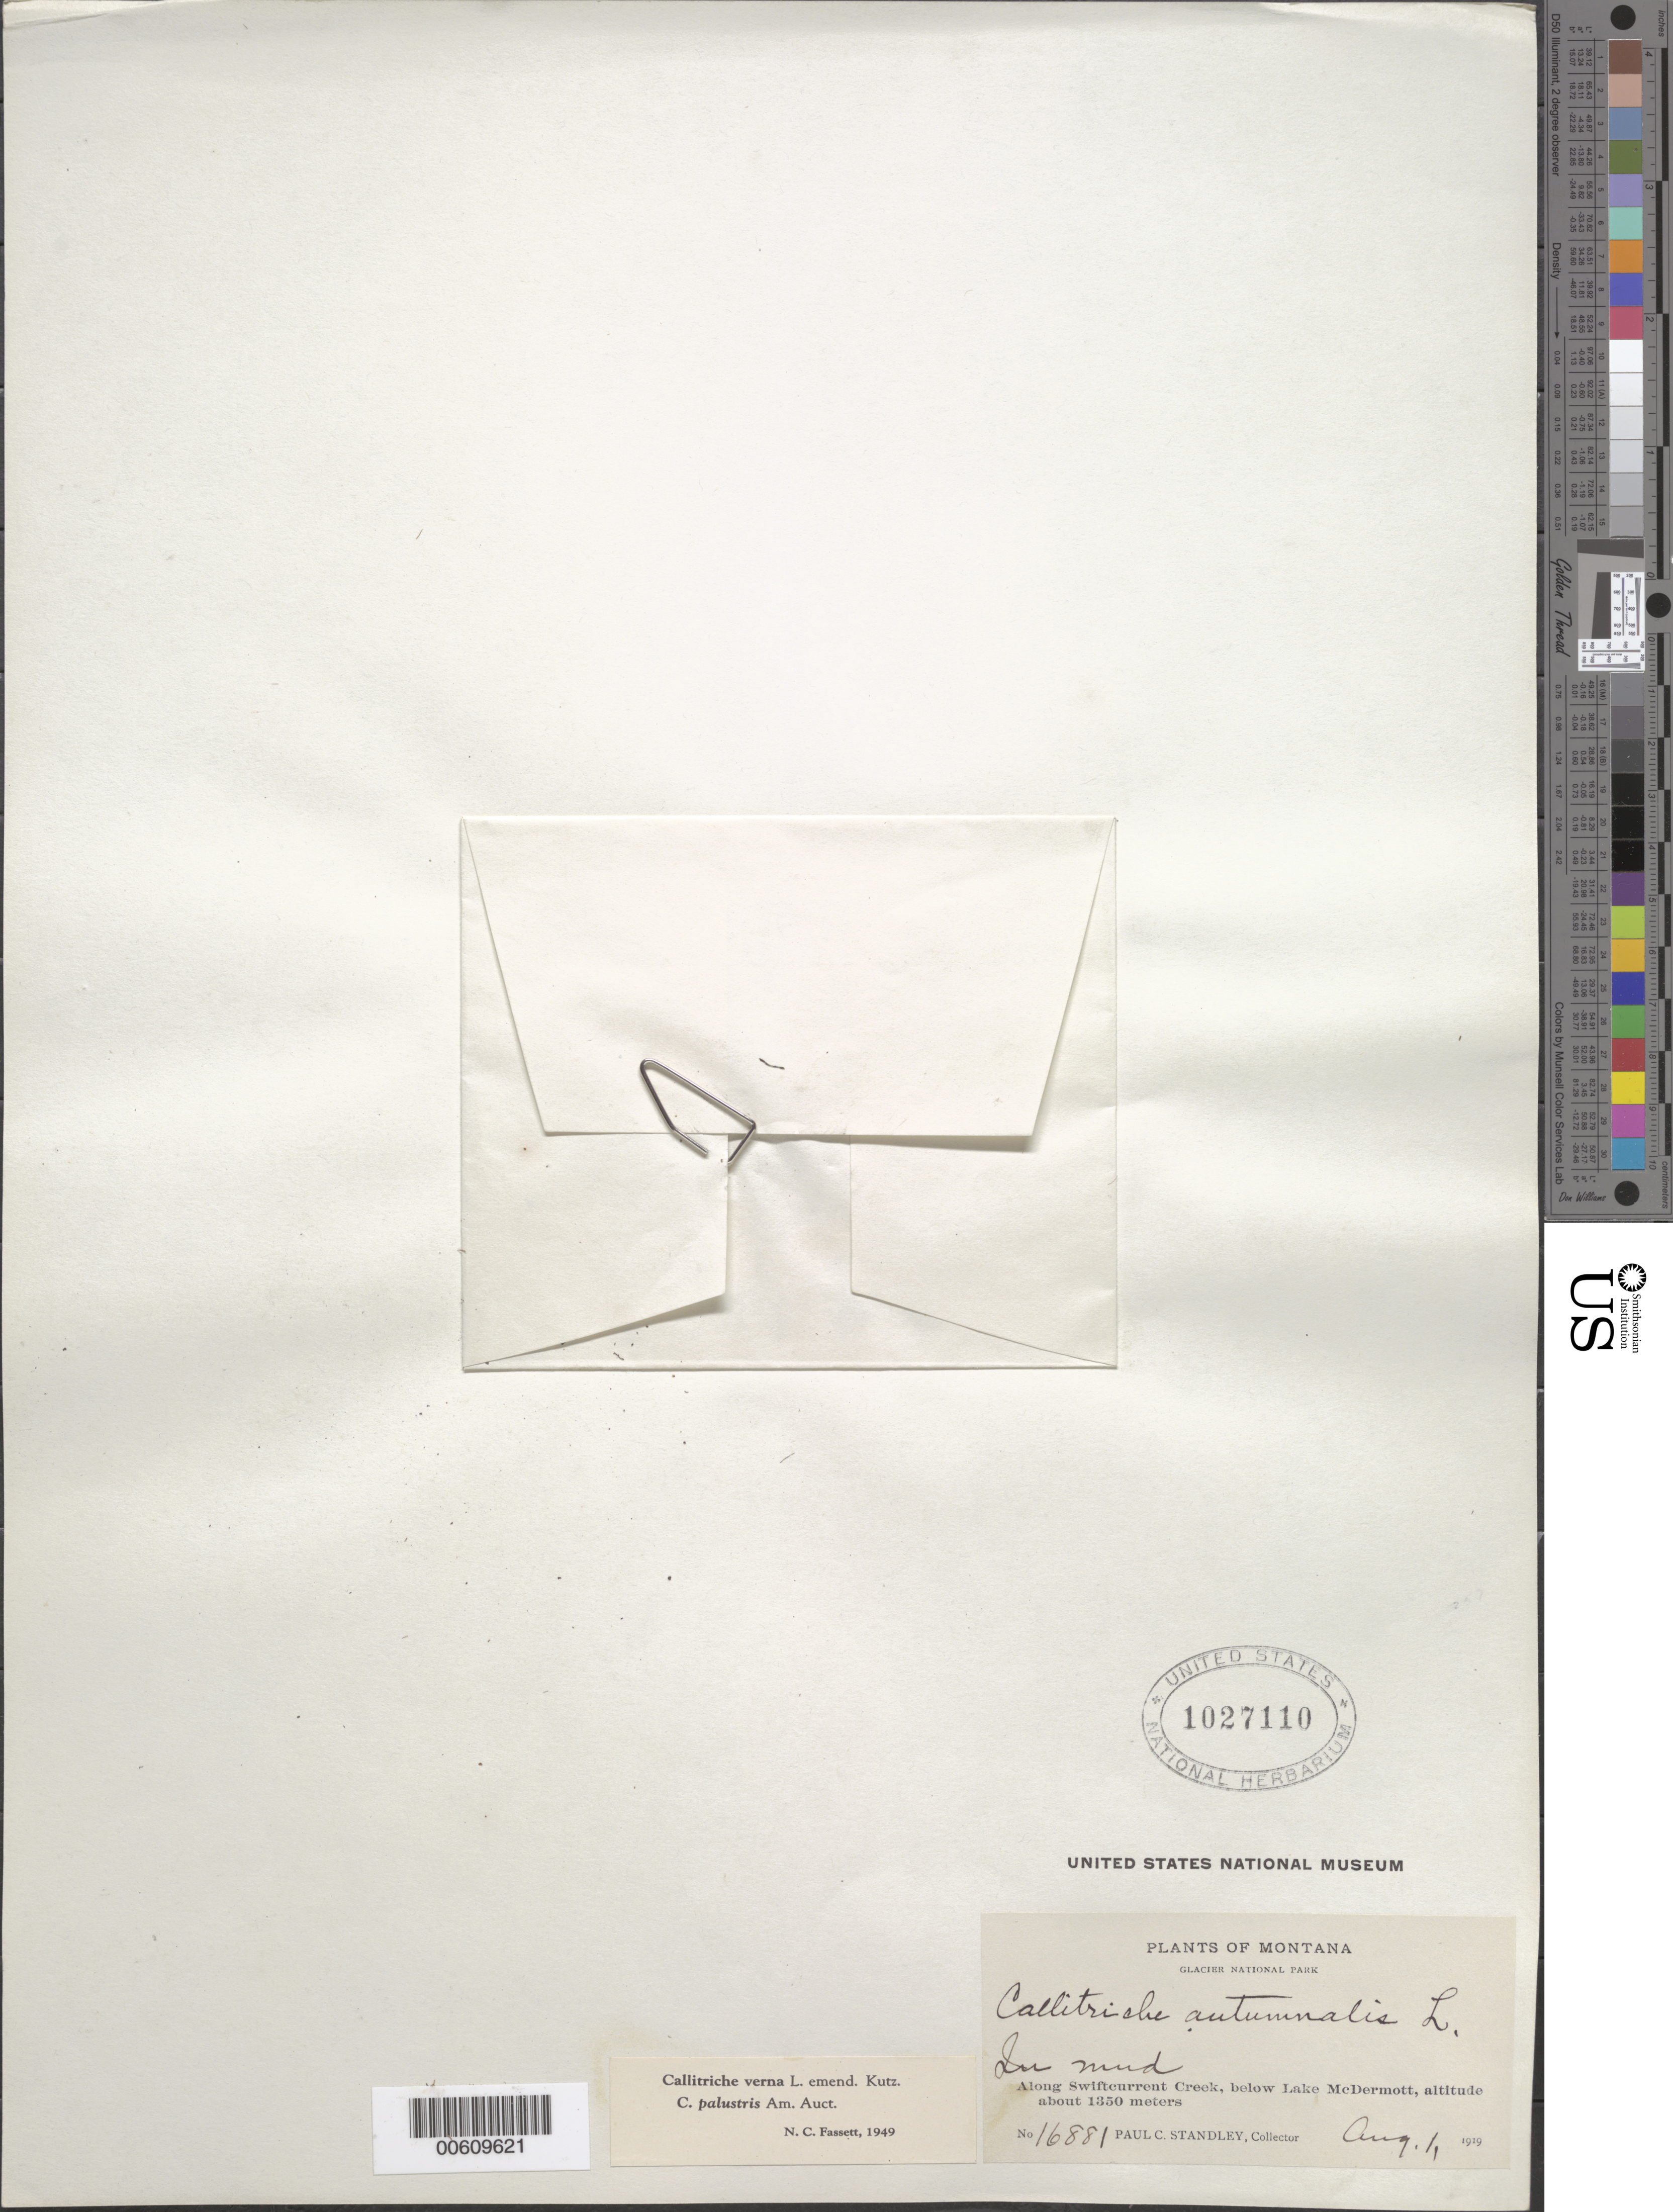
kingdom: Plantae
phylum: Tracheophyta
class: Magnoliopsida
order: Lamiales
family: Plantaginaceae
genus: Callitriche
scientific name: Callitriche verna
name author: L.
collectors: P. C. Standley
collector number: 16881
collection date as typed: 01 Aug 1919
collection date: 1919-08-01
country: United States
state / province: Montana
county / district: Flathead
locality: Along Swift Current Creek, below Lake McDermott, Glacier Mational Park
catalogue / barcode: US 1027110